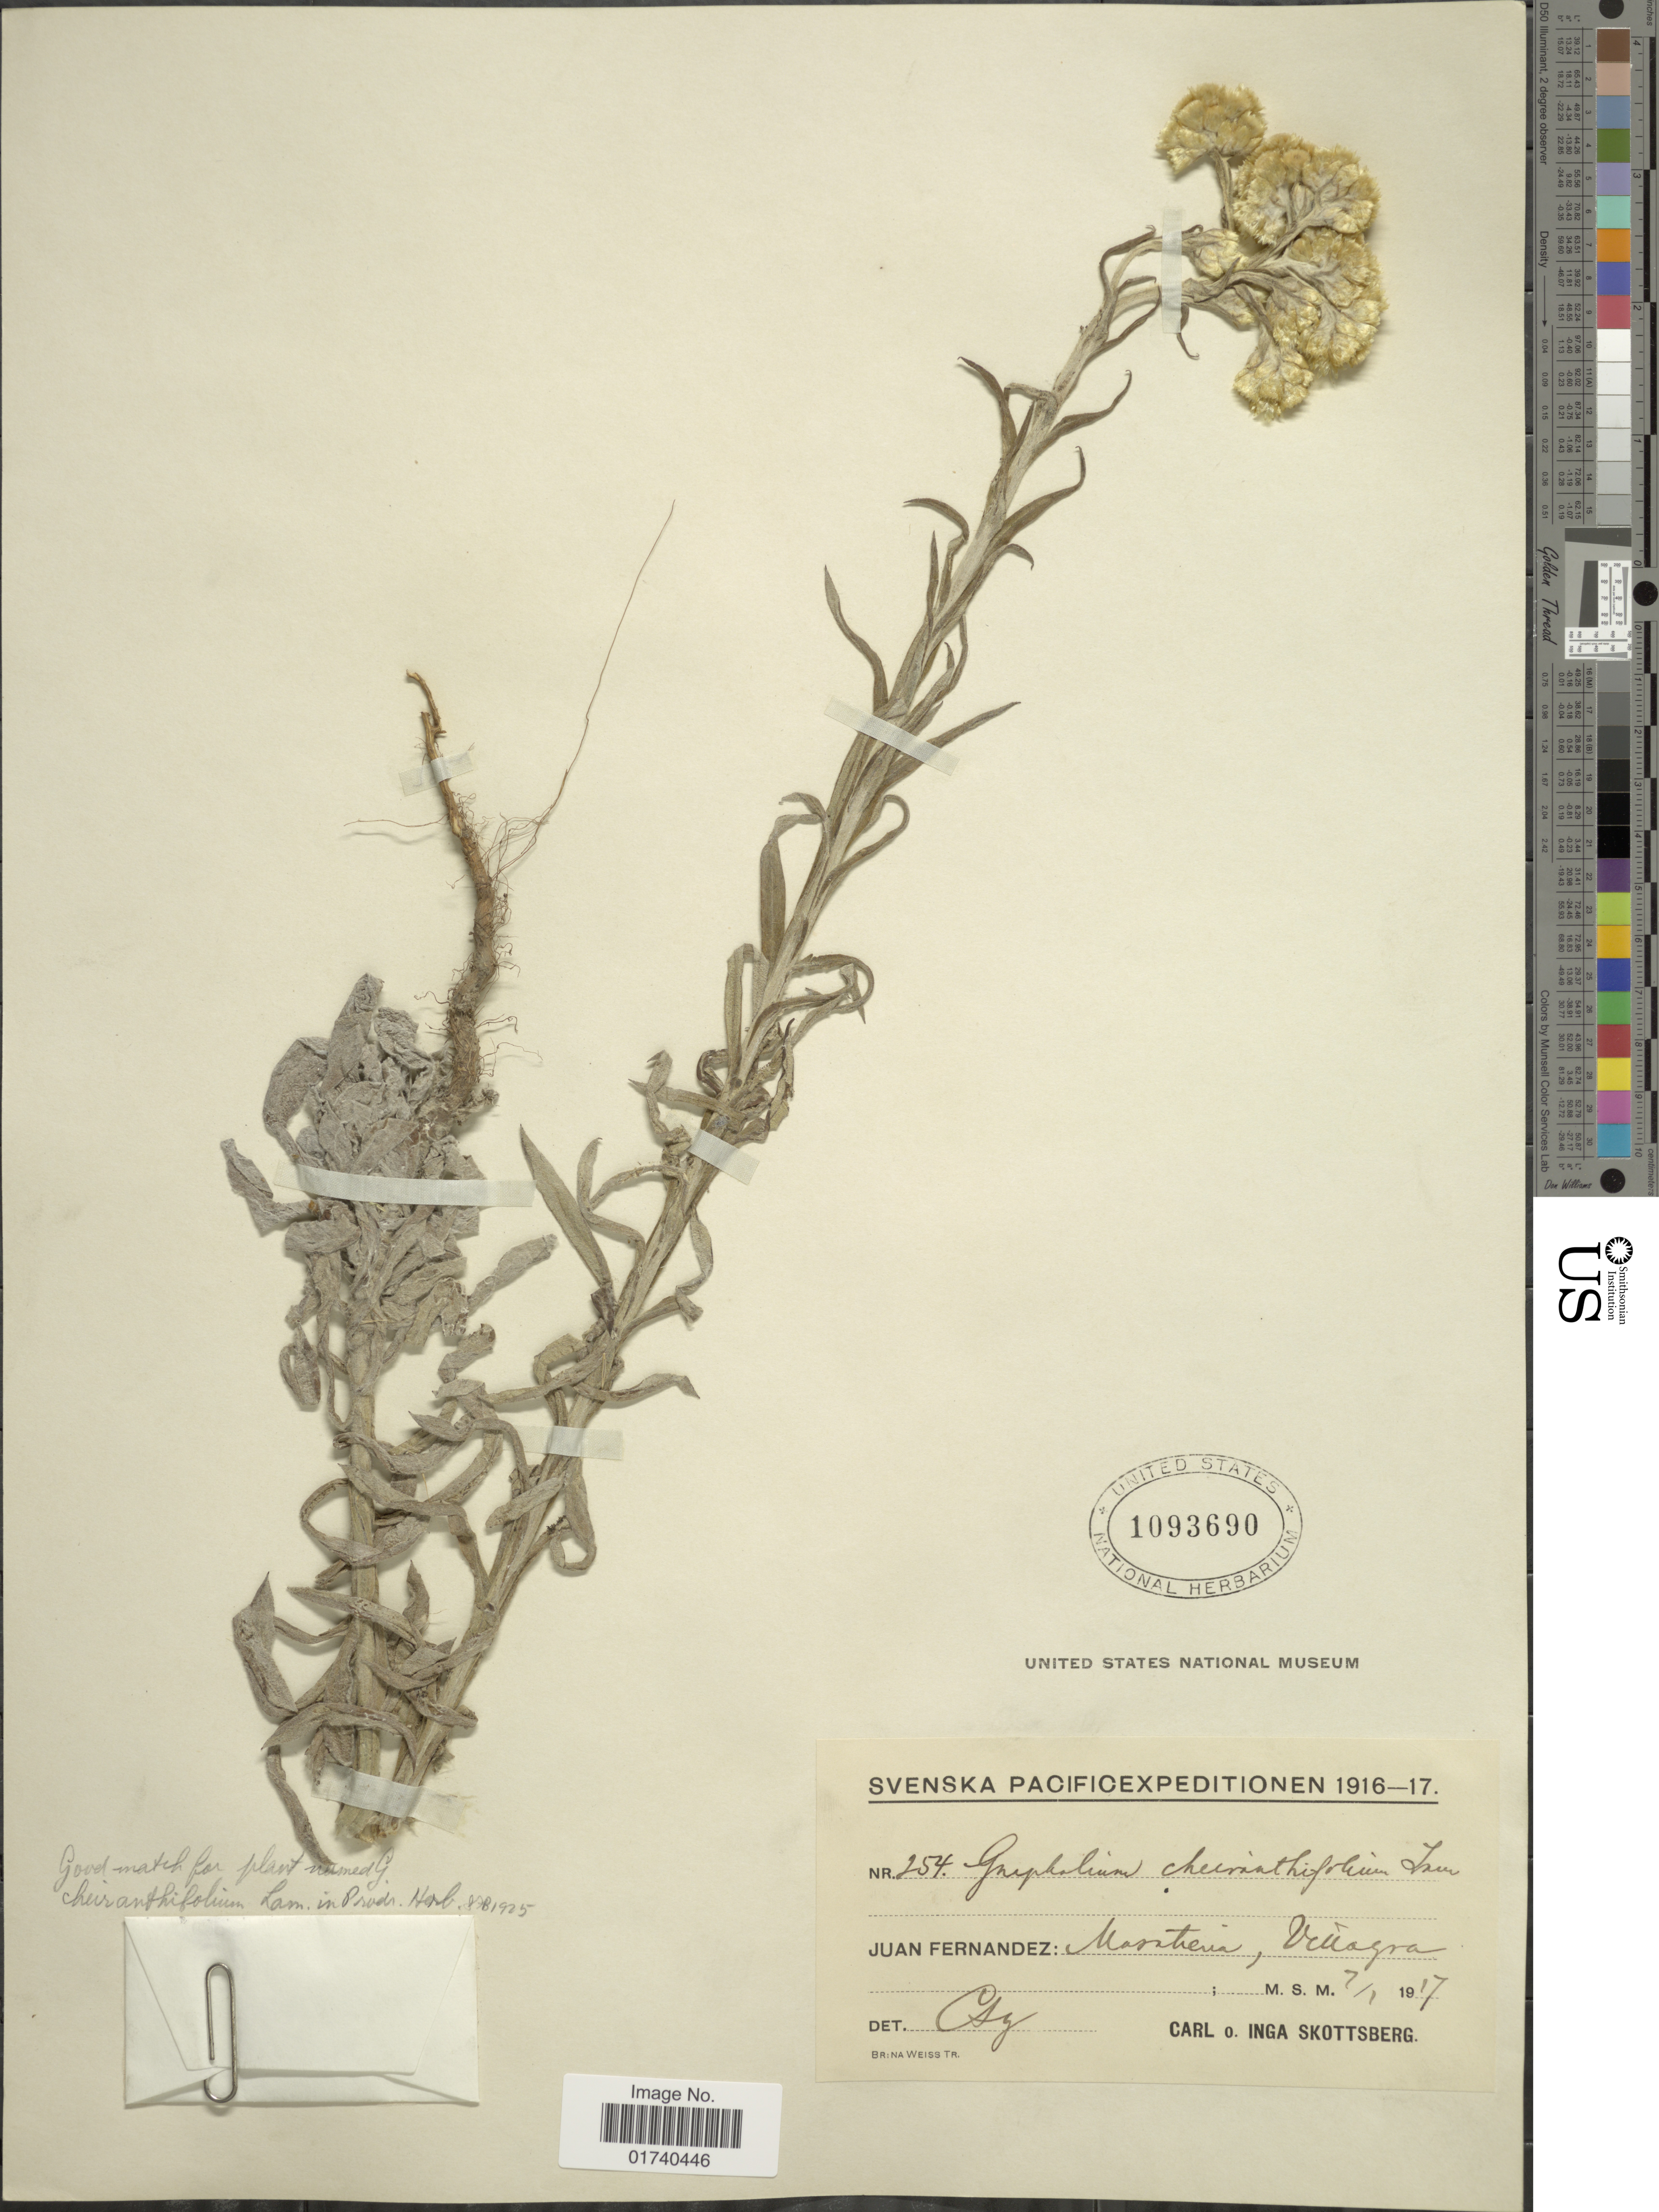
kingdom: Plantae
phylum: Tracheophyta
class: Magnoliopsida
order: Asterales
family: Asteraceae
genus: Pseudognaphalium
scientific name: Pseudognaphalium cheiranthifolium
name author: (Lam.) Hilliard & B.L. Burtt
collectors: C. Skottsberg & I. Skottsberg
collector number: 254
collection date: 1917-01-07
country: Chile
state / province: Valparaíso (V)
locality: Masatierra, Villagra.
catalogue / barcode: US 1093690